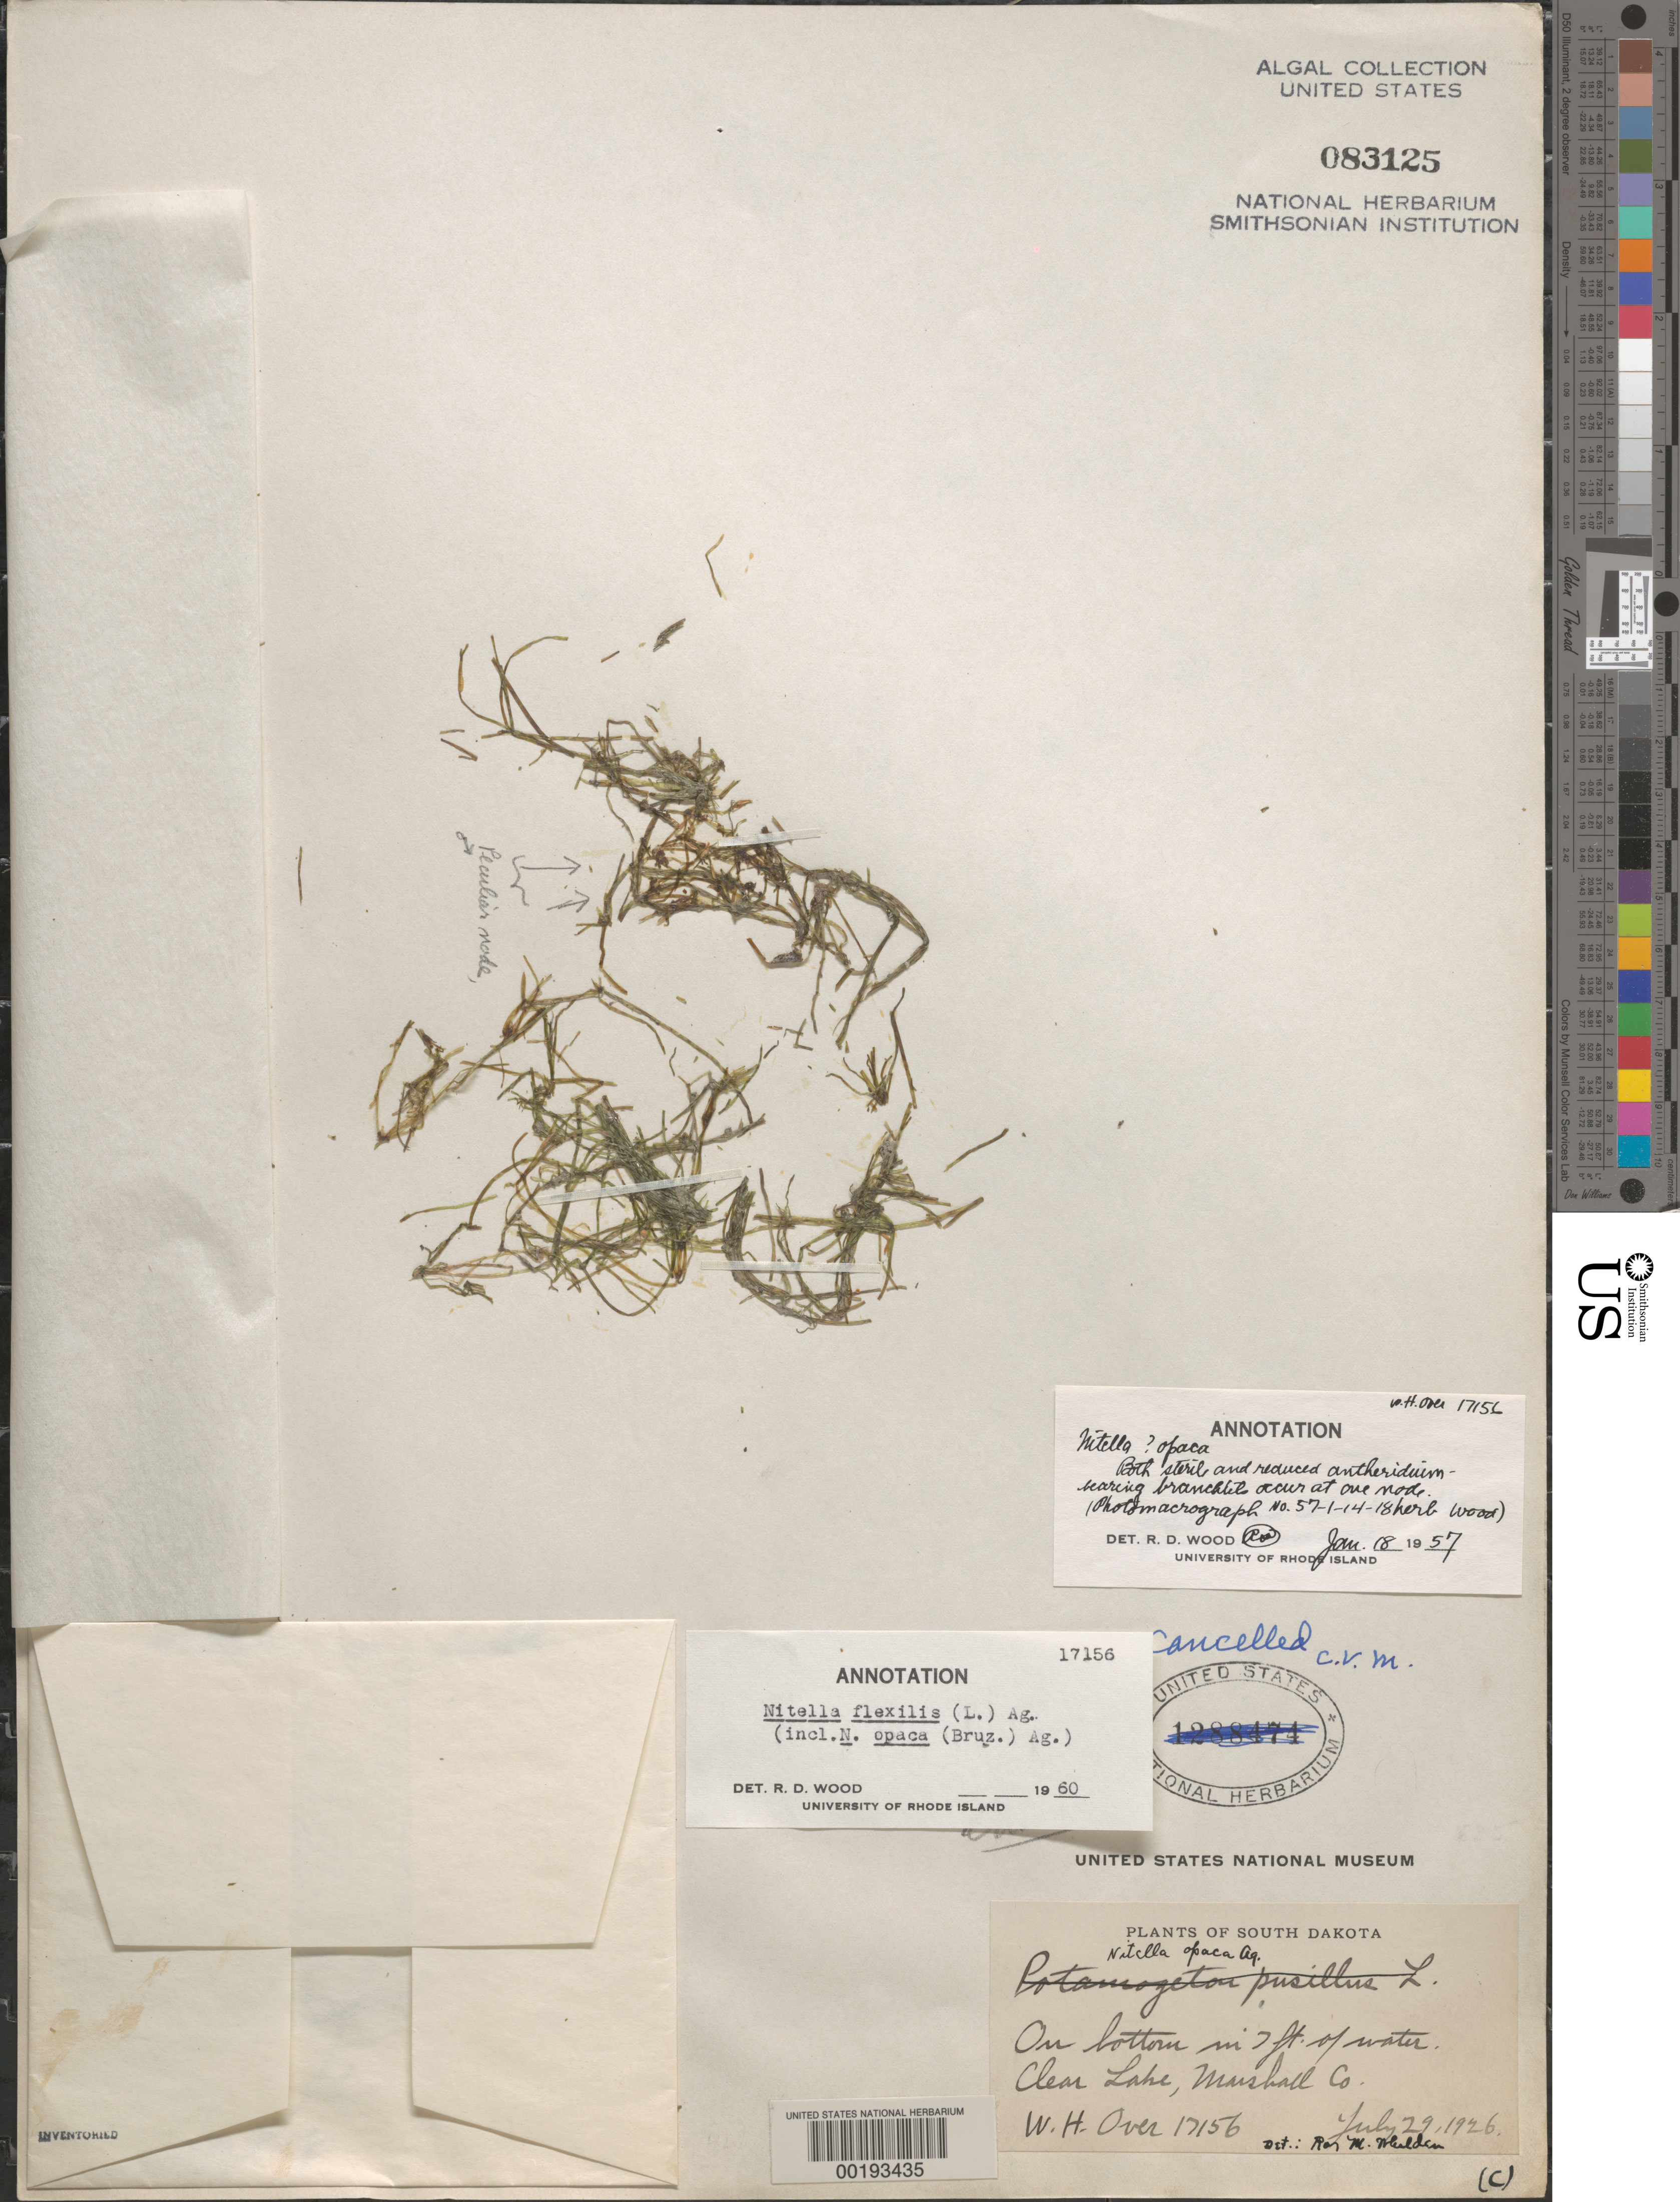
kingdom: Plantae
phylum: Charophyta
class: Charophyceae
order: Charales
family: Characeae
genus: Nitella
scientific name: Nitella flexilis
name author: (L.) C. Agardh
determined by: Wood, R. D.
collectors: W. Over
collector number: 17156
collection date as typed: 29 Jul 1926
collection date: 1926-07-29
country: United States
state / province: South Dakota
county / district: Marshall County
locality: Clear Lake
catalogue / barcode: US 83125